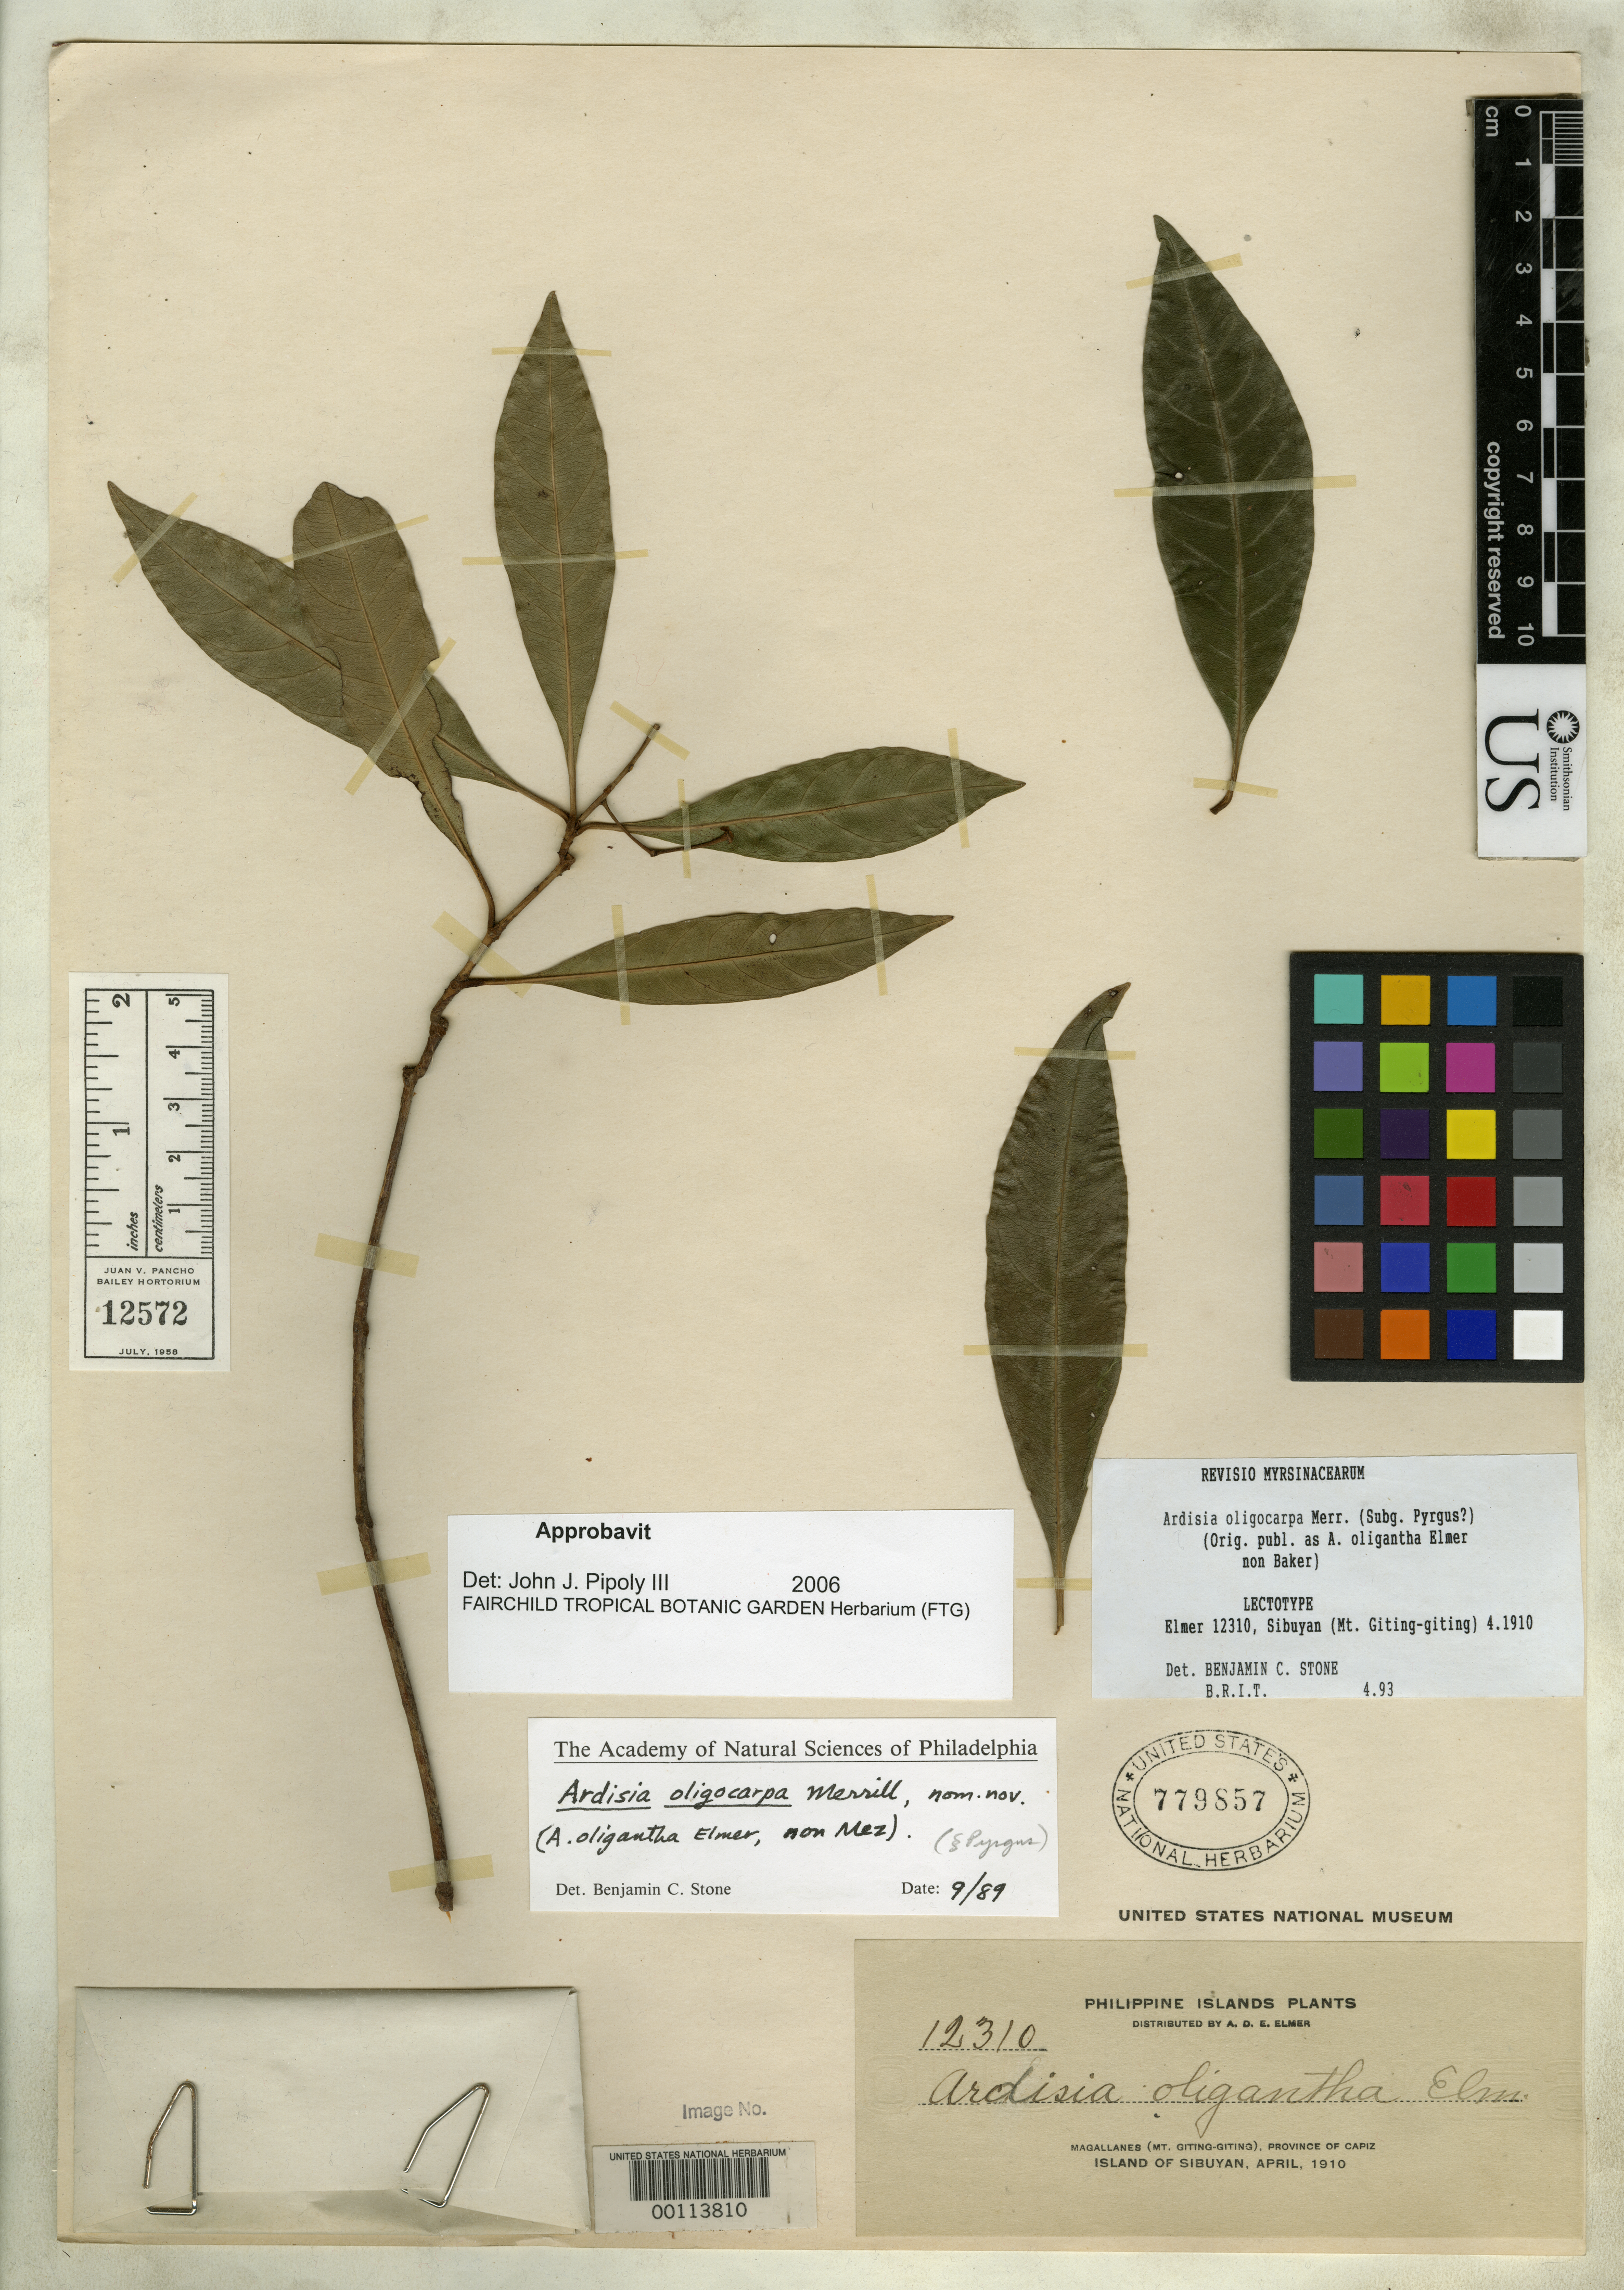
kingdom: Plantae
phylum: Tracheophyta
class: Magnoliopsida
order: Ericales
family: Primulaceae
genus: Ardisia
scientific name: Ardisia oligantha Elmer, nom. illeg.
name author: Elmer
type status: Isotype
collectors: A. D. E. Elmer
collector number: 12310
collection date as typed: Apr 1910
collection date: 1910-04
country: Philippines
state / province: Mimaropa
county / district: Romblon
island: Sibuyan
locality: Magallanes, Mount Giting-Giting.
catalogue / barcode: US 779857